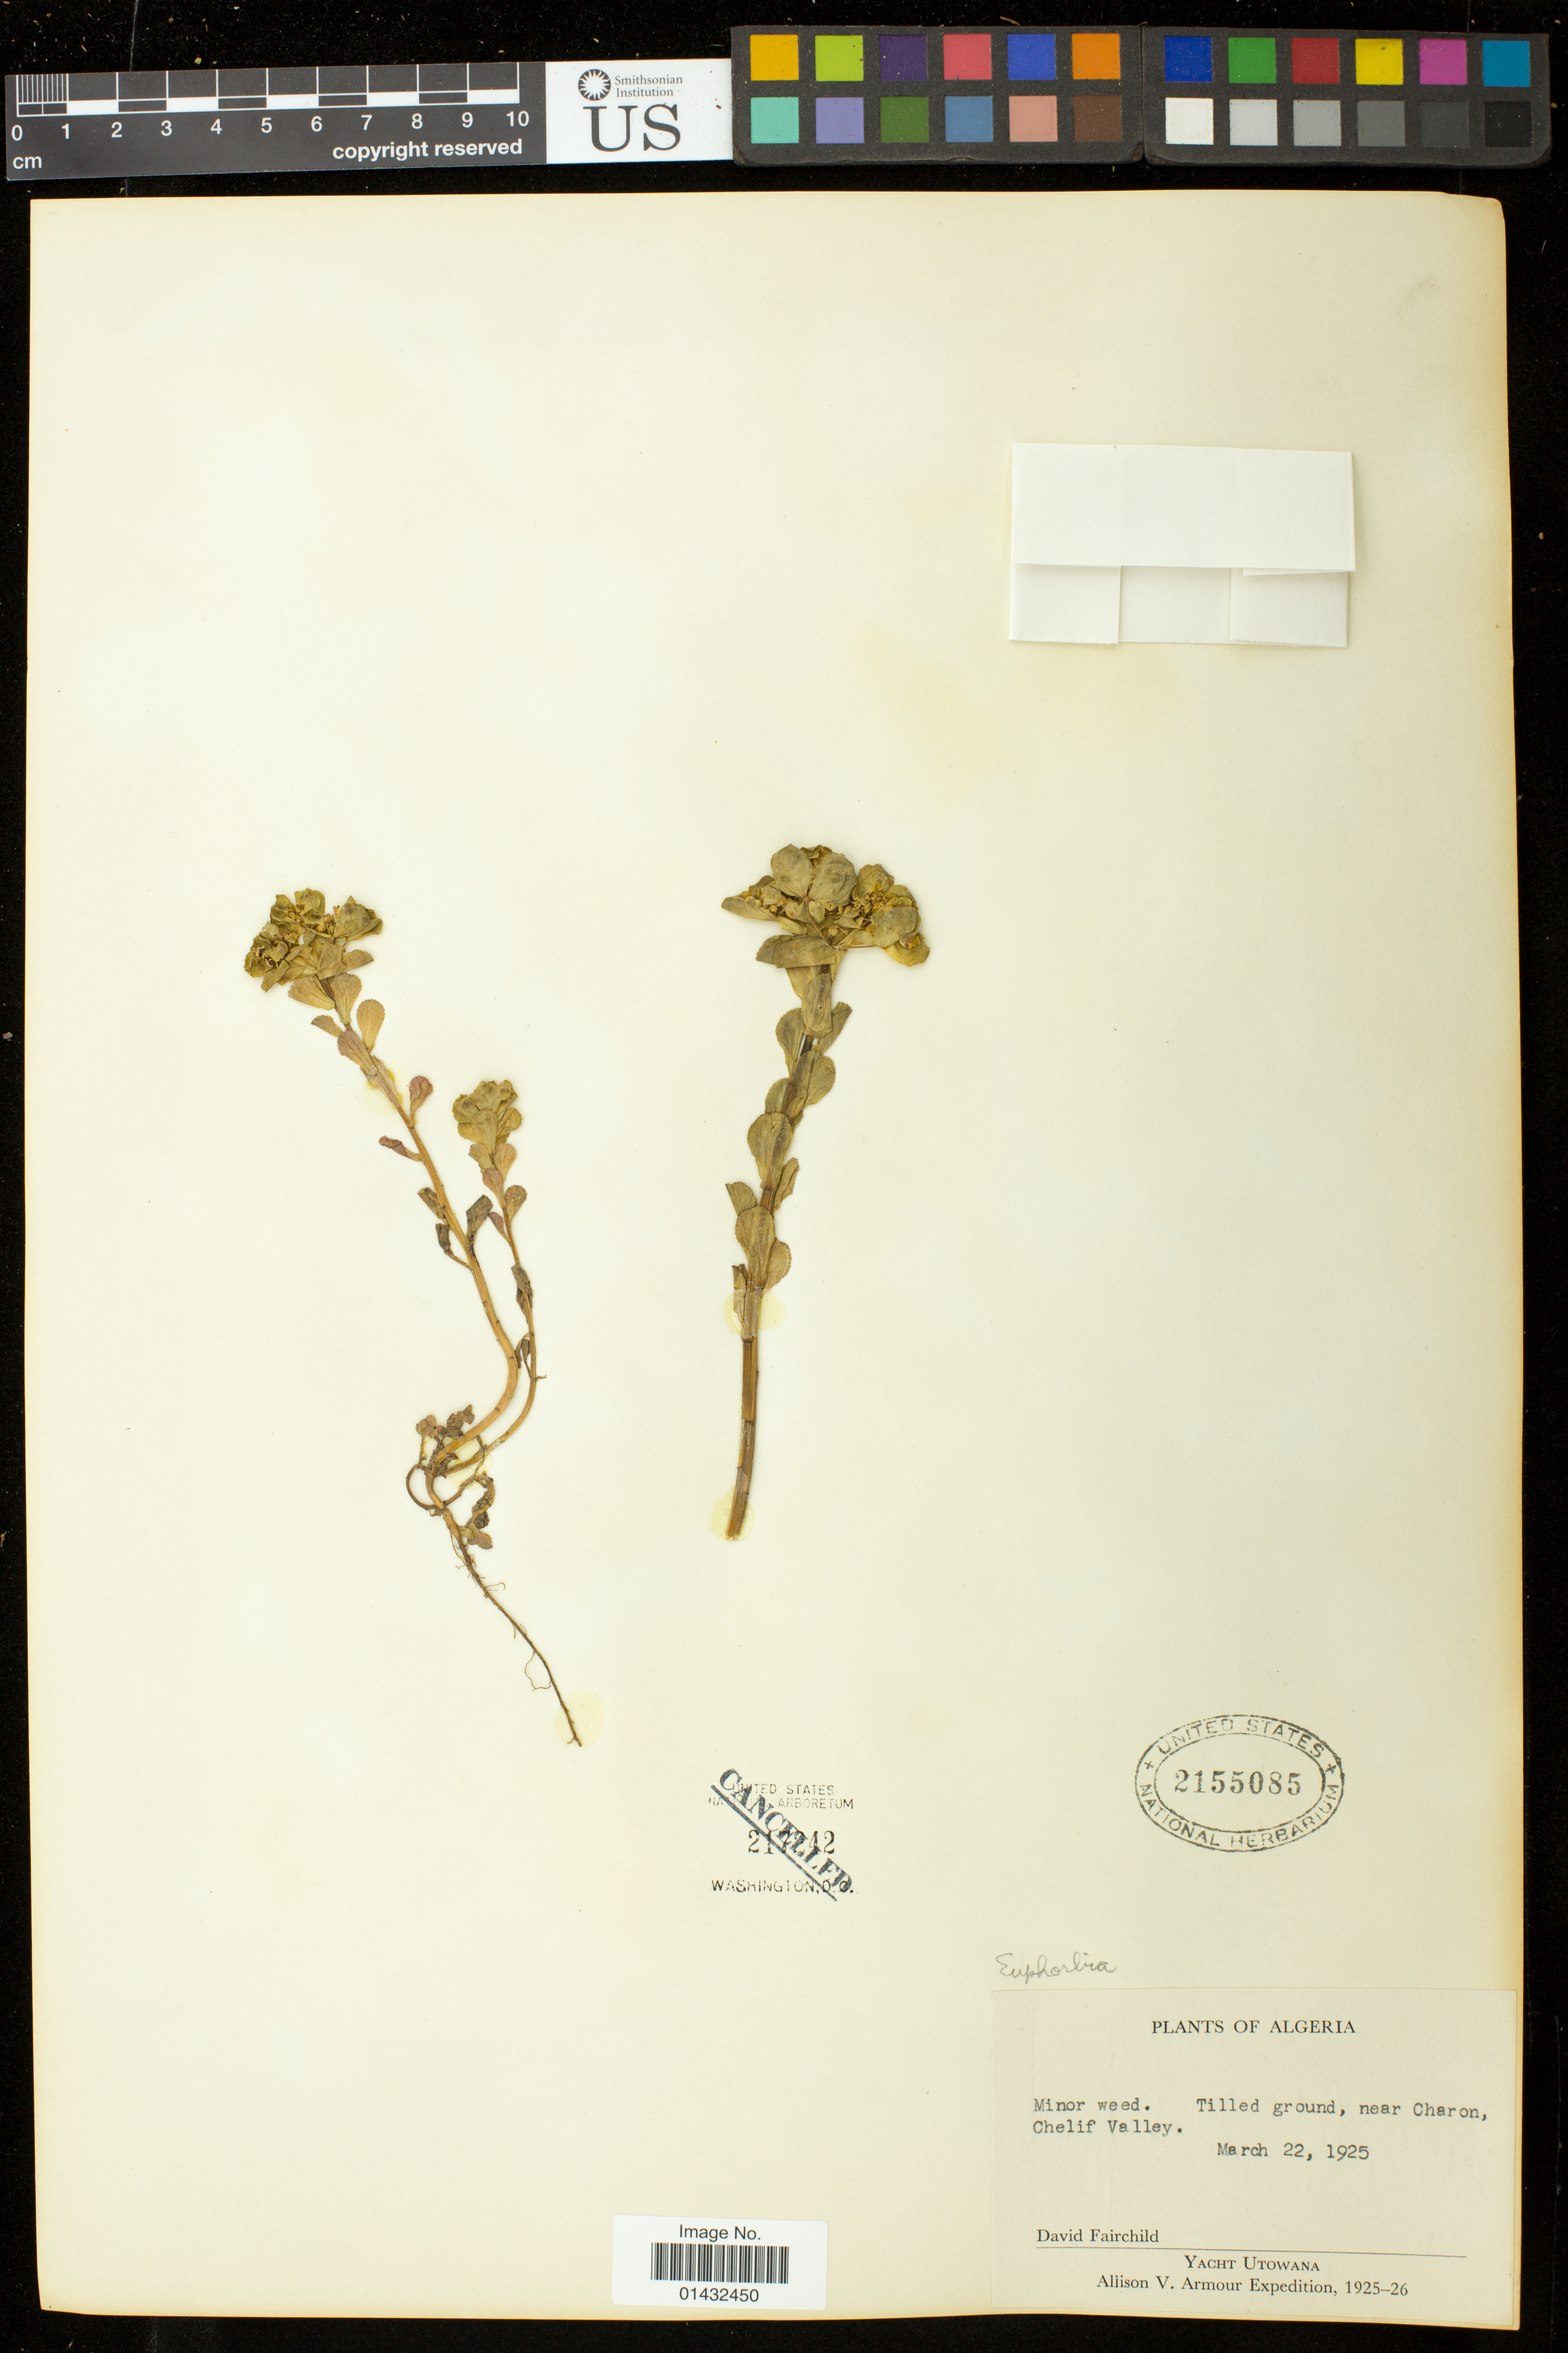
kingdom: Plantae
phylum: Tracheophyta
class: Magnoliopsida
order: Malpighiales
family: Euphorbiaceae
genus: Euphorbia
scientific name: Euphorbia sp.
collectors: D. Fairchild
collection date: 1925-03-22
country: Algeria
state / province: Chlef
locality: near Charon [Boukadir], Chelif Valley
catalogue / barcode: US 2155085